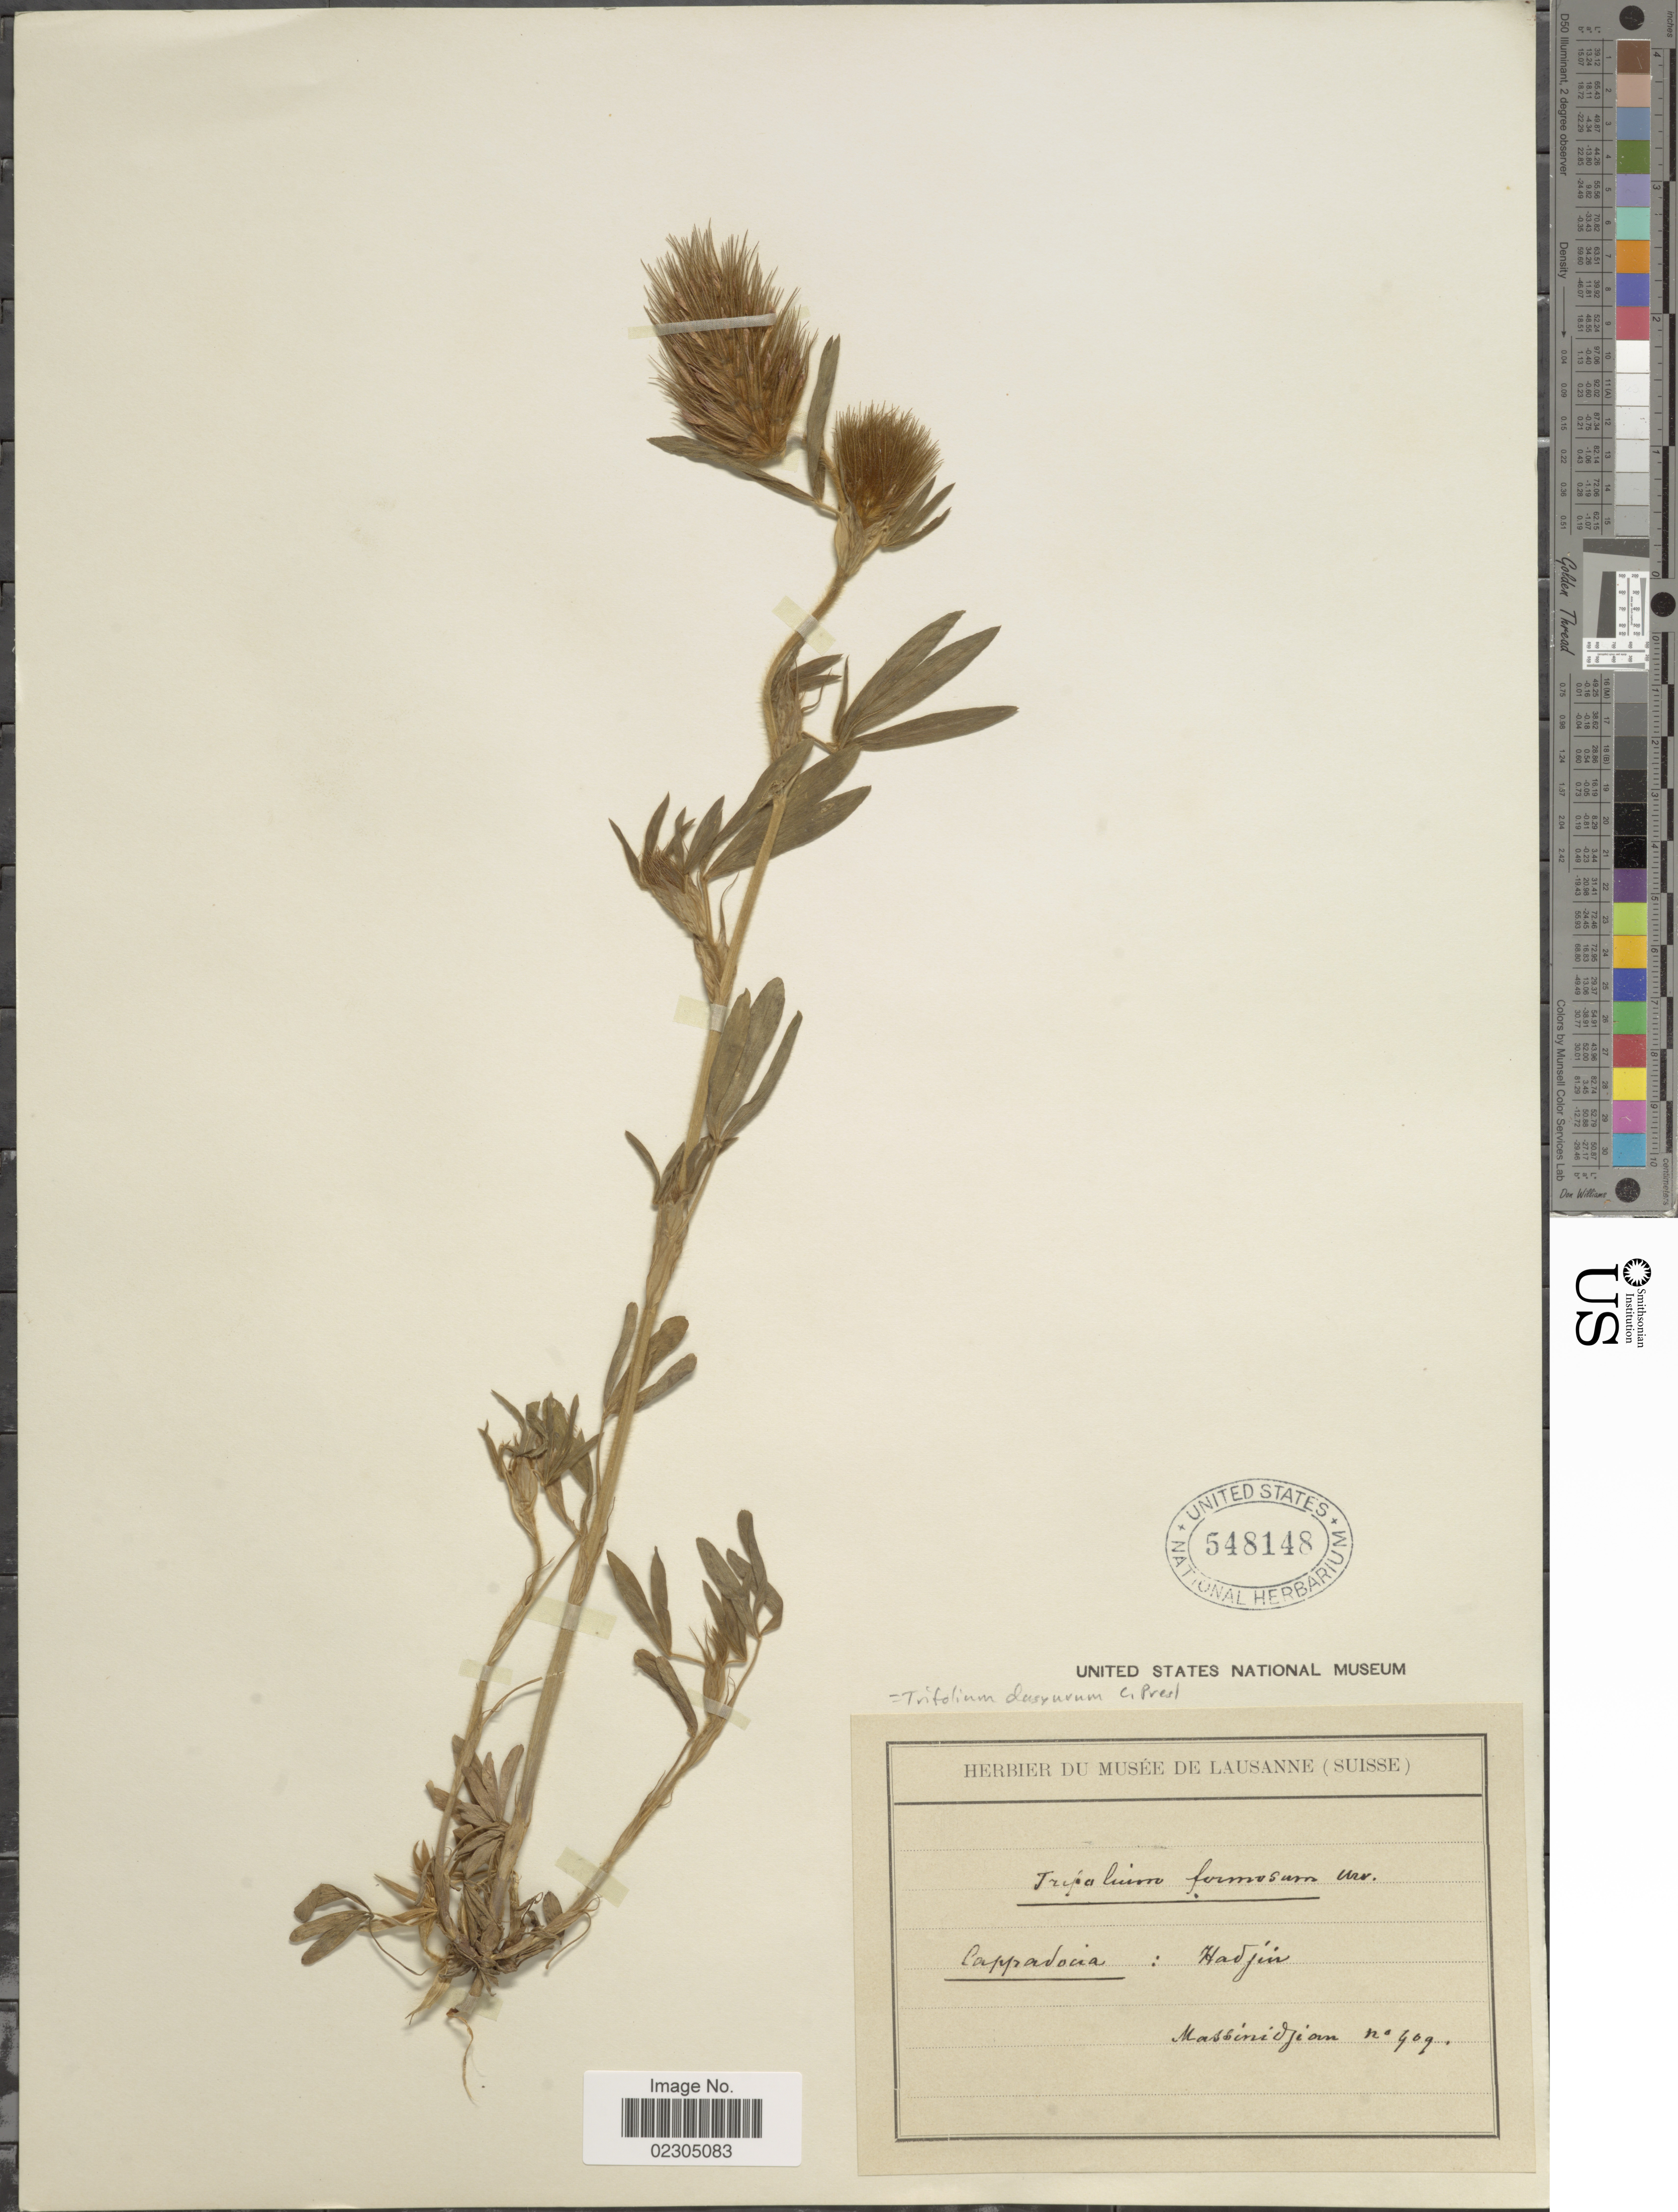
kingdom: Plantae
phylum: Tracheophyta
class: Magnoliopsida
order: Fabales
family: Fabaceae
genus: Trifolium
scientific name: Trifolium dasyurum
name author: C. Presl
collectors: Massinidjian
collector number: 409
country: Turkey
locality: Cappadocia: Hadjin. [interpreted]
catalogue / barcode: US 548148